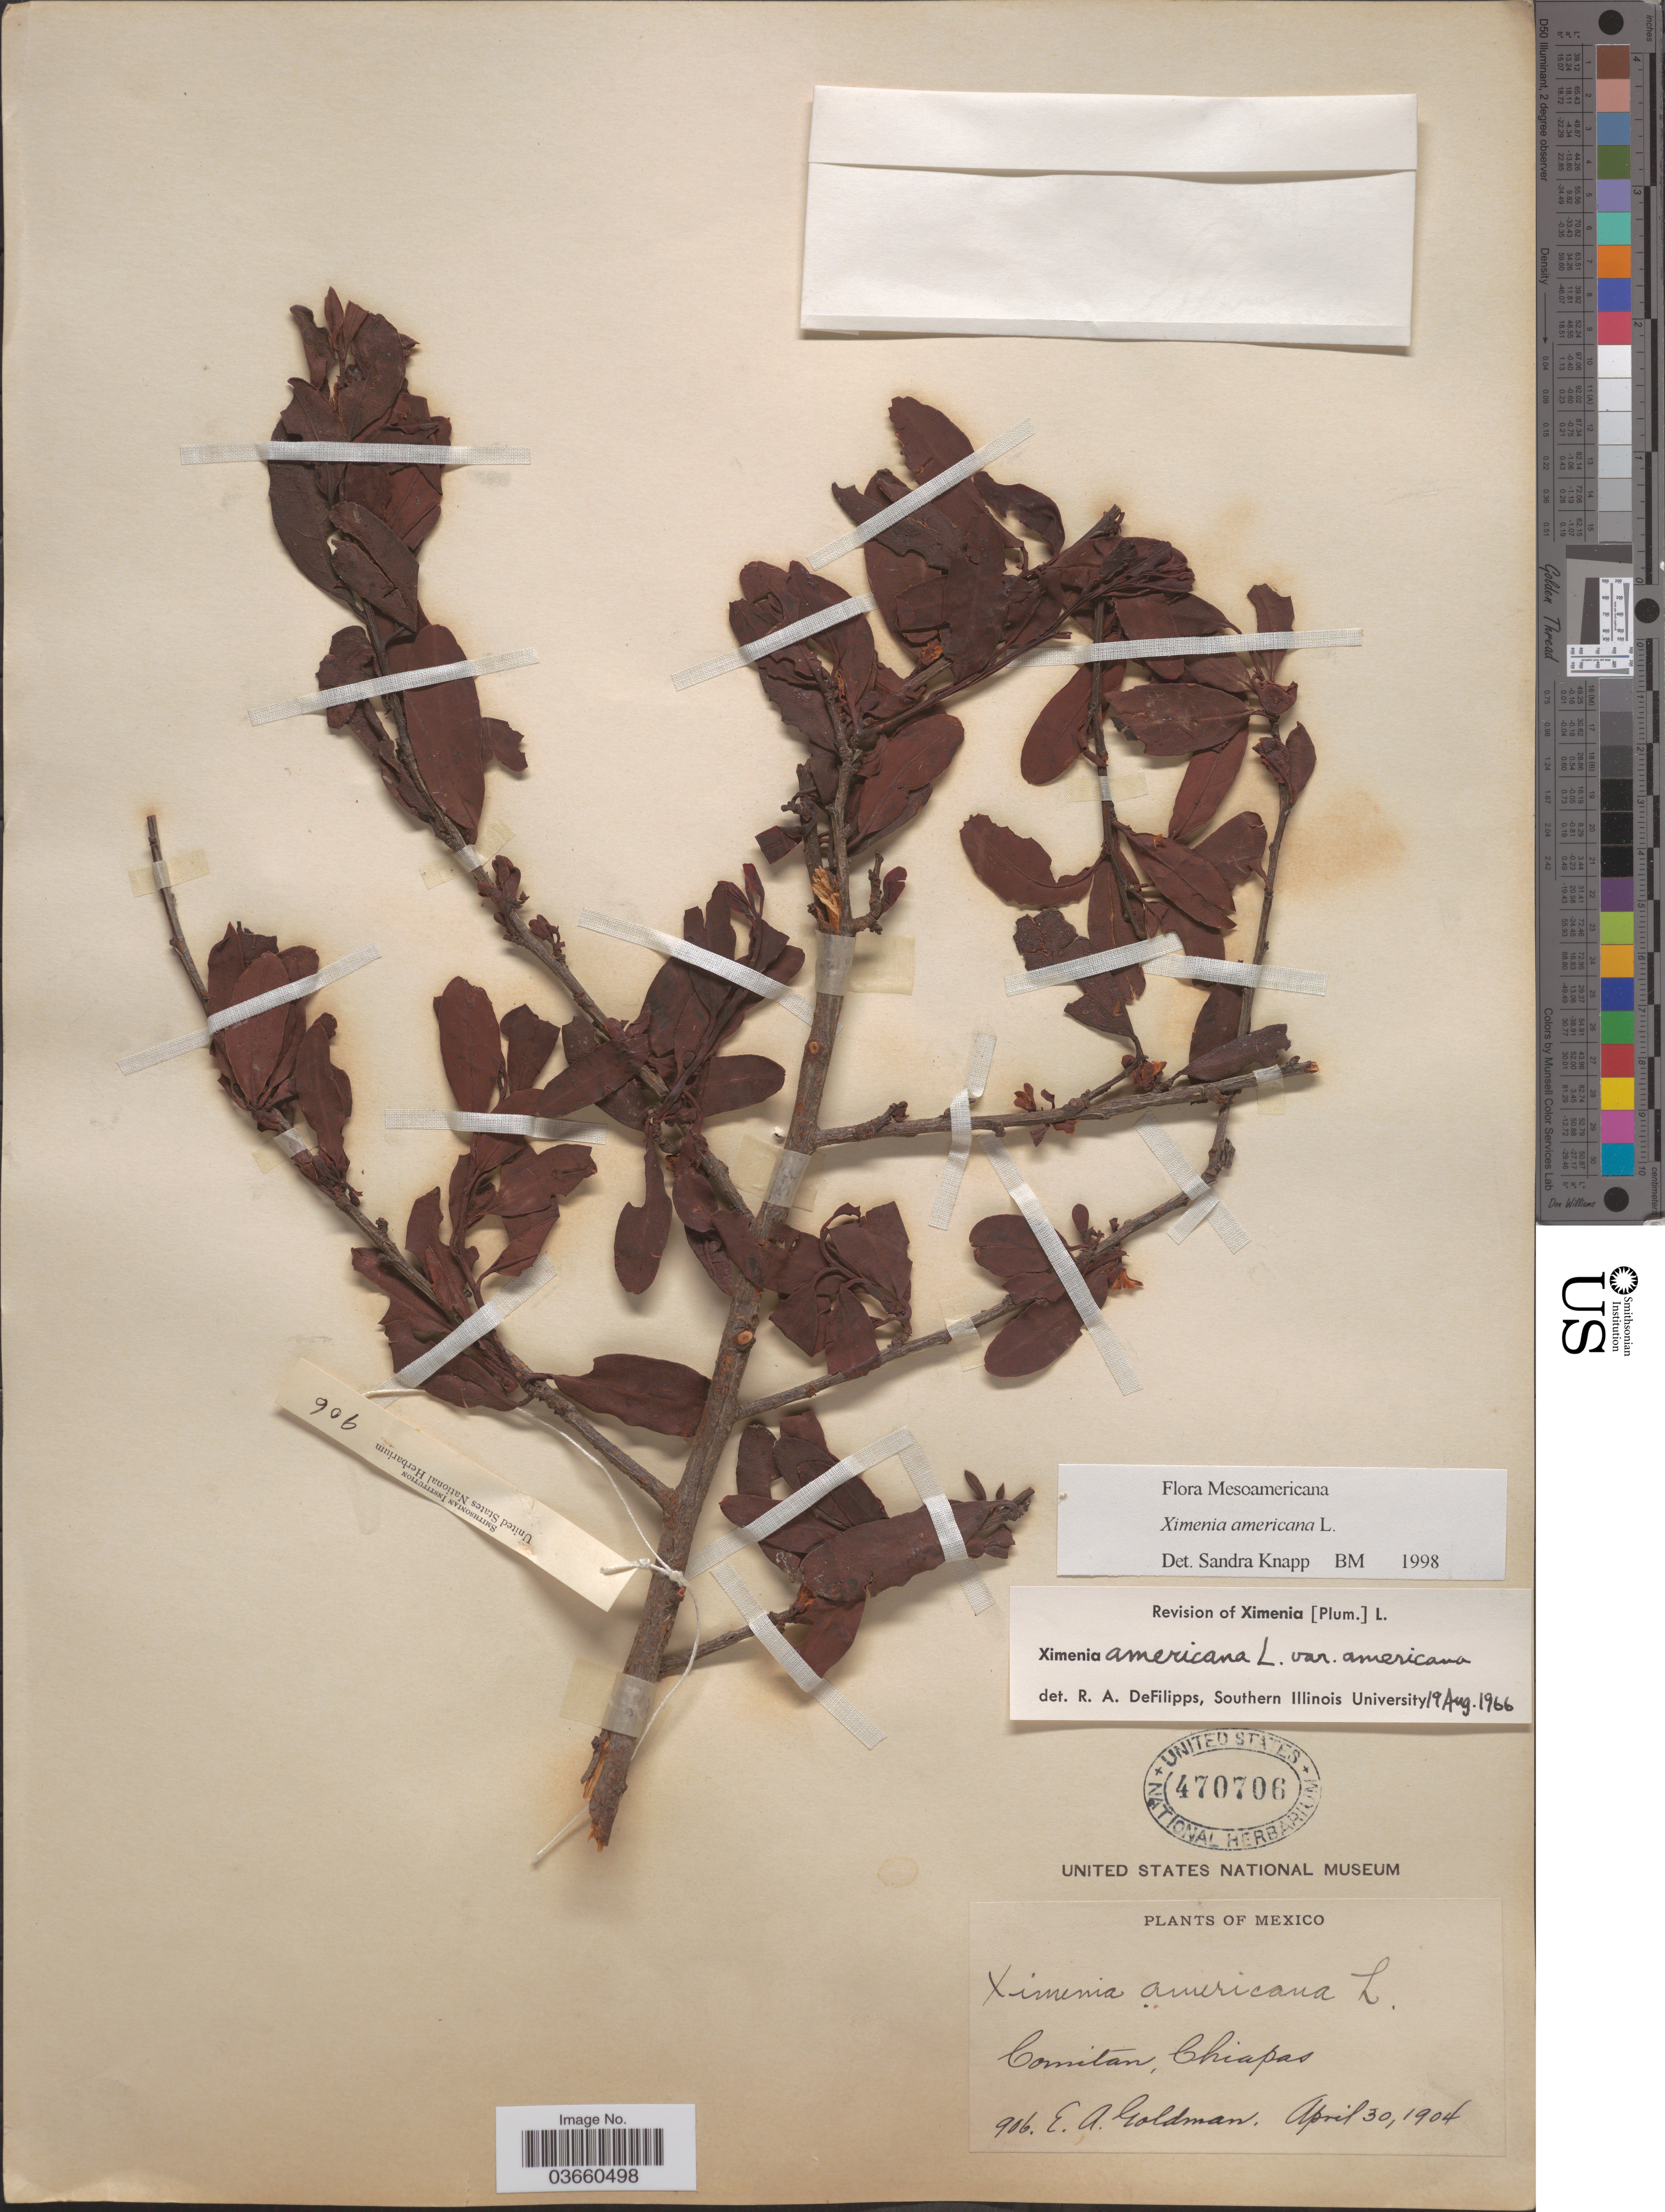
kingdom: Plantae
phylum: Tracheophyta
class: Magnoliopsida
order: Santalales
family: Ximeniaceae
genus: Ximenia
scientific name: Ximenia americana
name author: L.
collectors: E. A. Goldman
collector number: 906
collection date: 1904-04-30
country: Mexico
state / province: Chiapas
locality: Comitan.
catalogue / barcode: US 470706